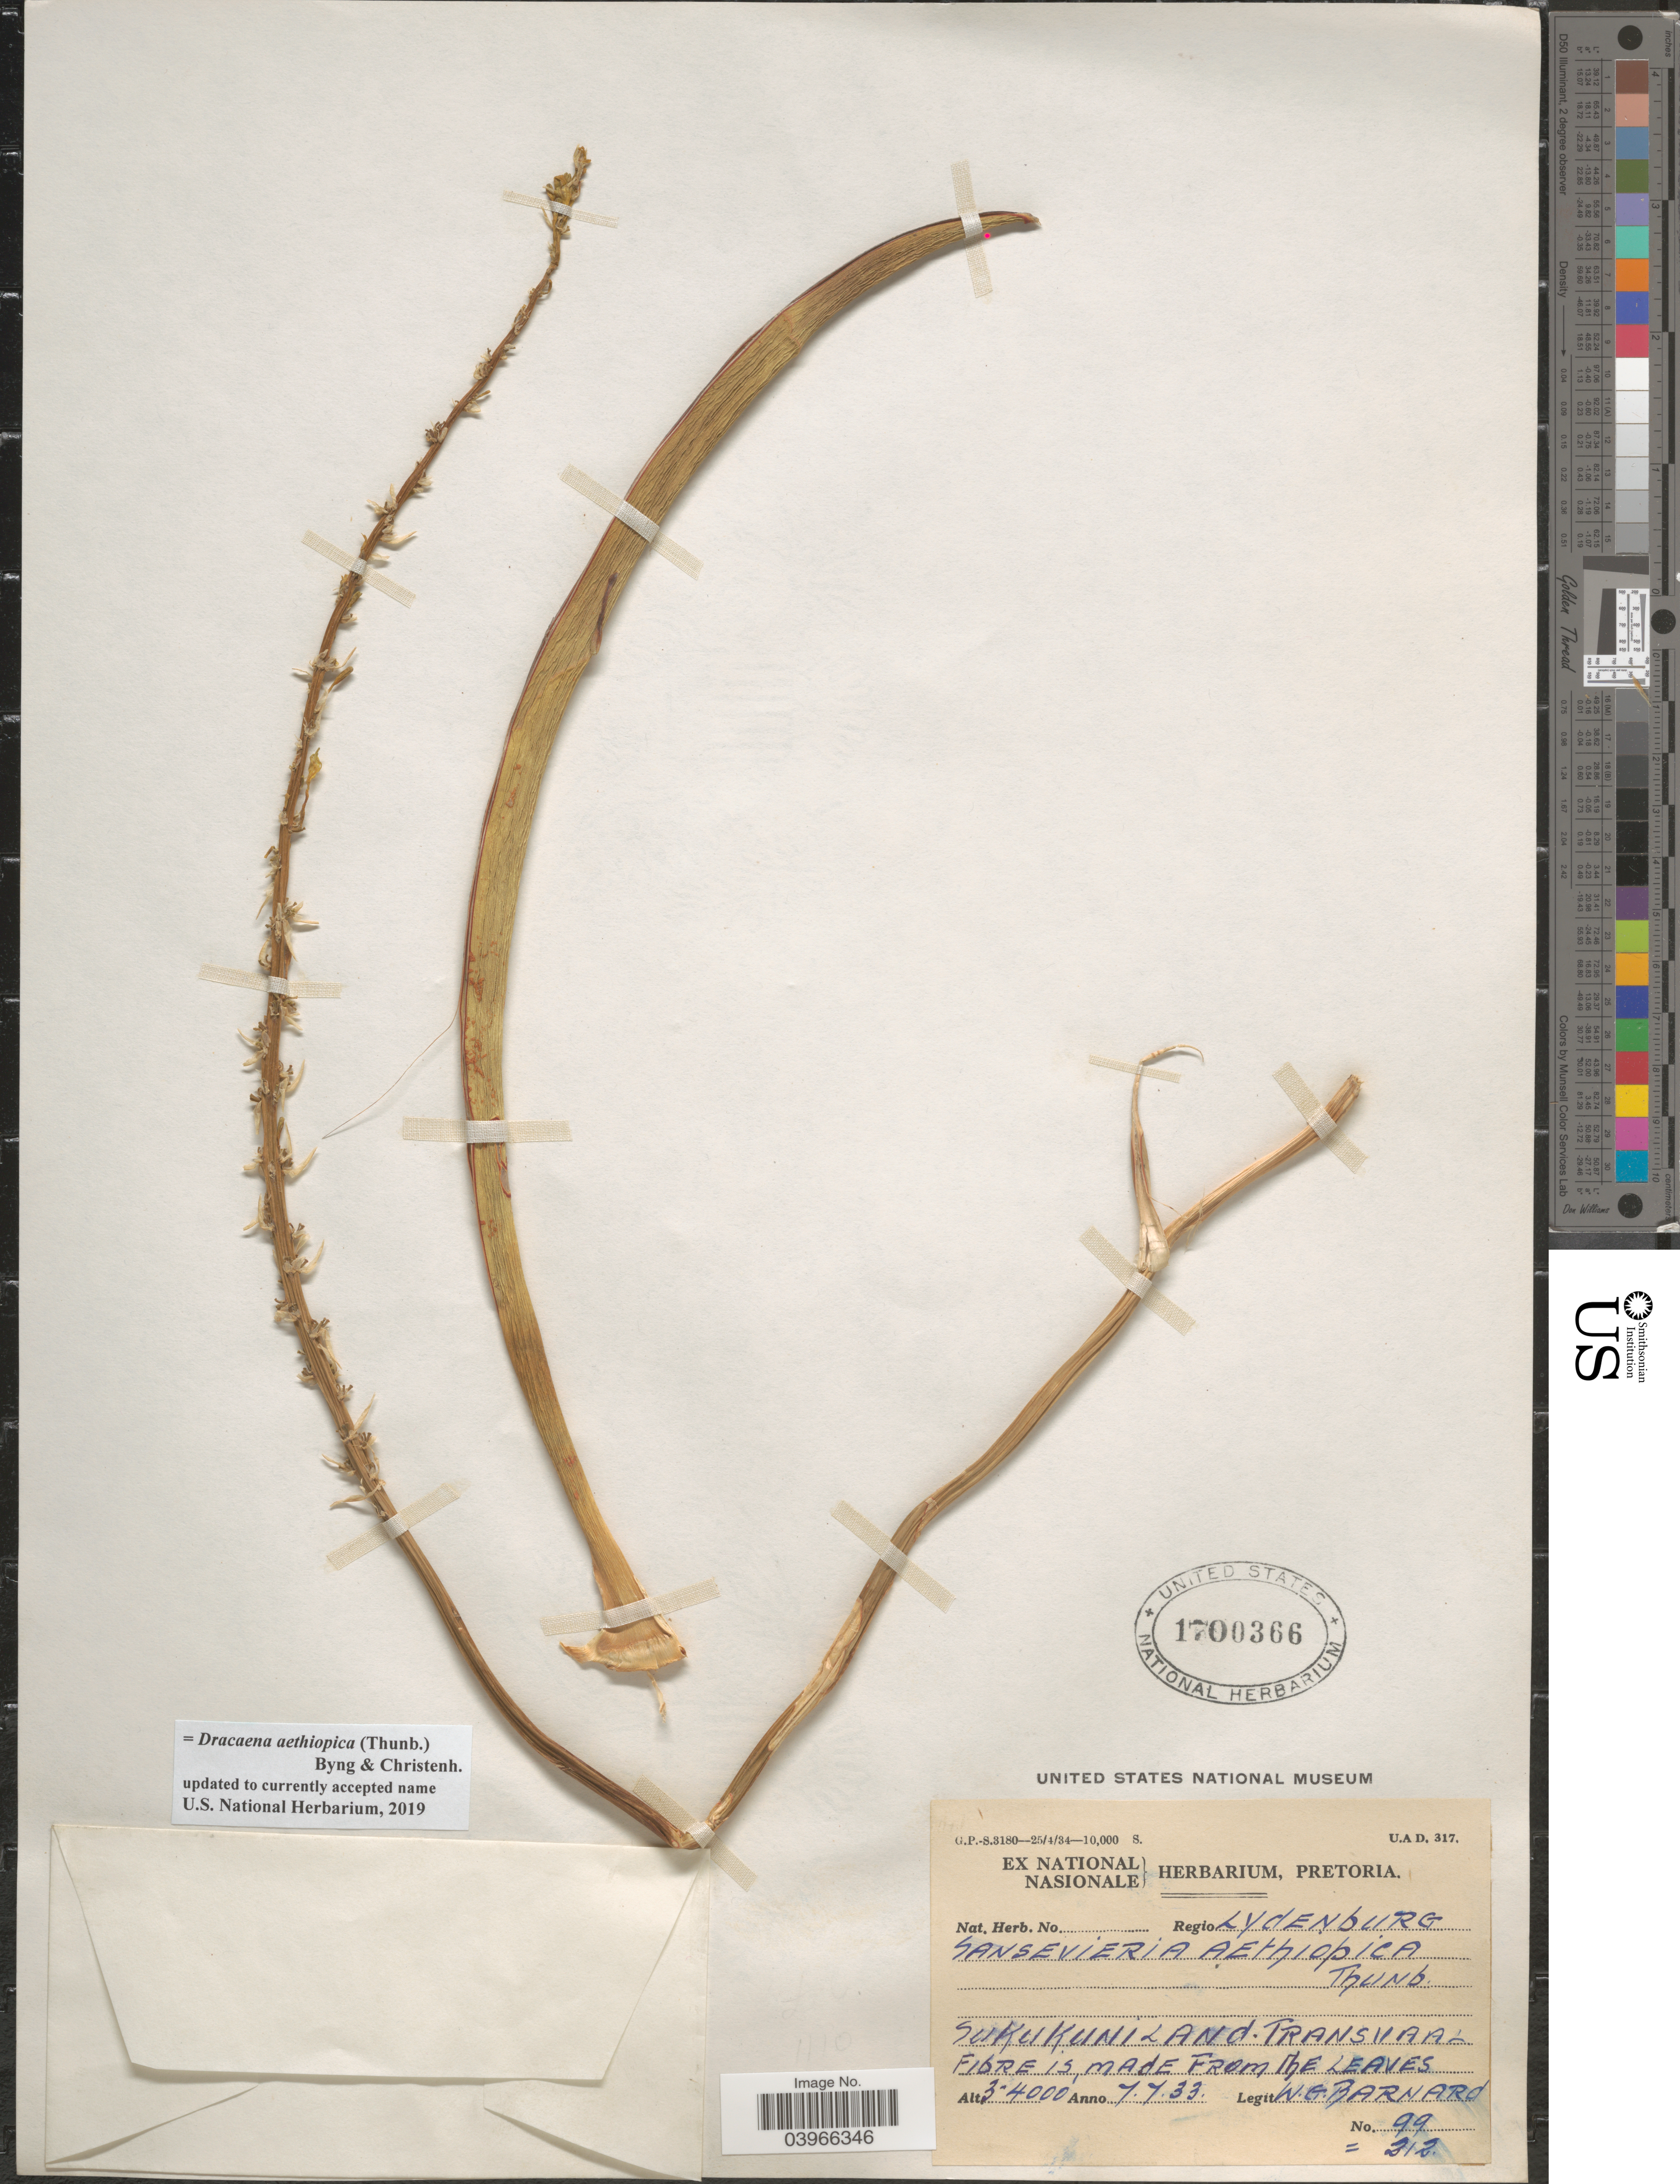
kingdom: Plantae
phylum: Tracheophyta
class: Liliopsida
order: Asparagales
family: Asparagaceae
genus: Dracaena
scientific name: Dracaena aethiopica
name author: (Thunb.) Byng & Christenh.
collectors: W. Barnard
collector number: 99=212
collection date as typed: Transcribed d/m/y: 7/7/33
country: South Africa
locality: Regio Lydenburg. Sukukuniland. Transvaal.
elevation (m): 914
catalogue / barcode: US 1700366